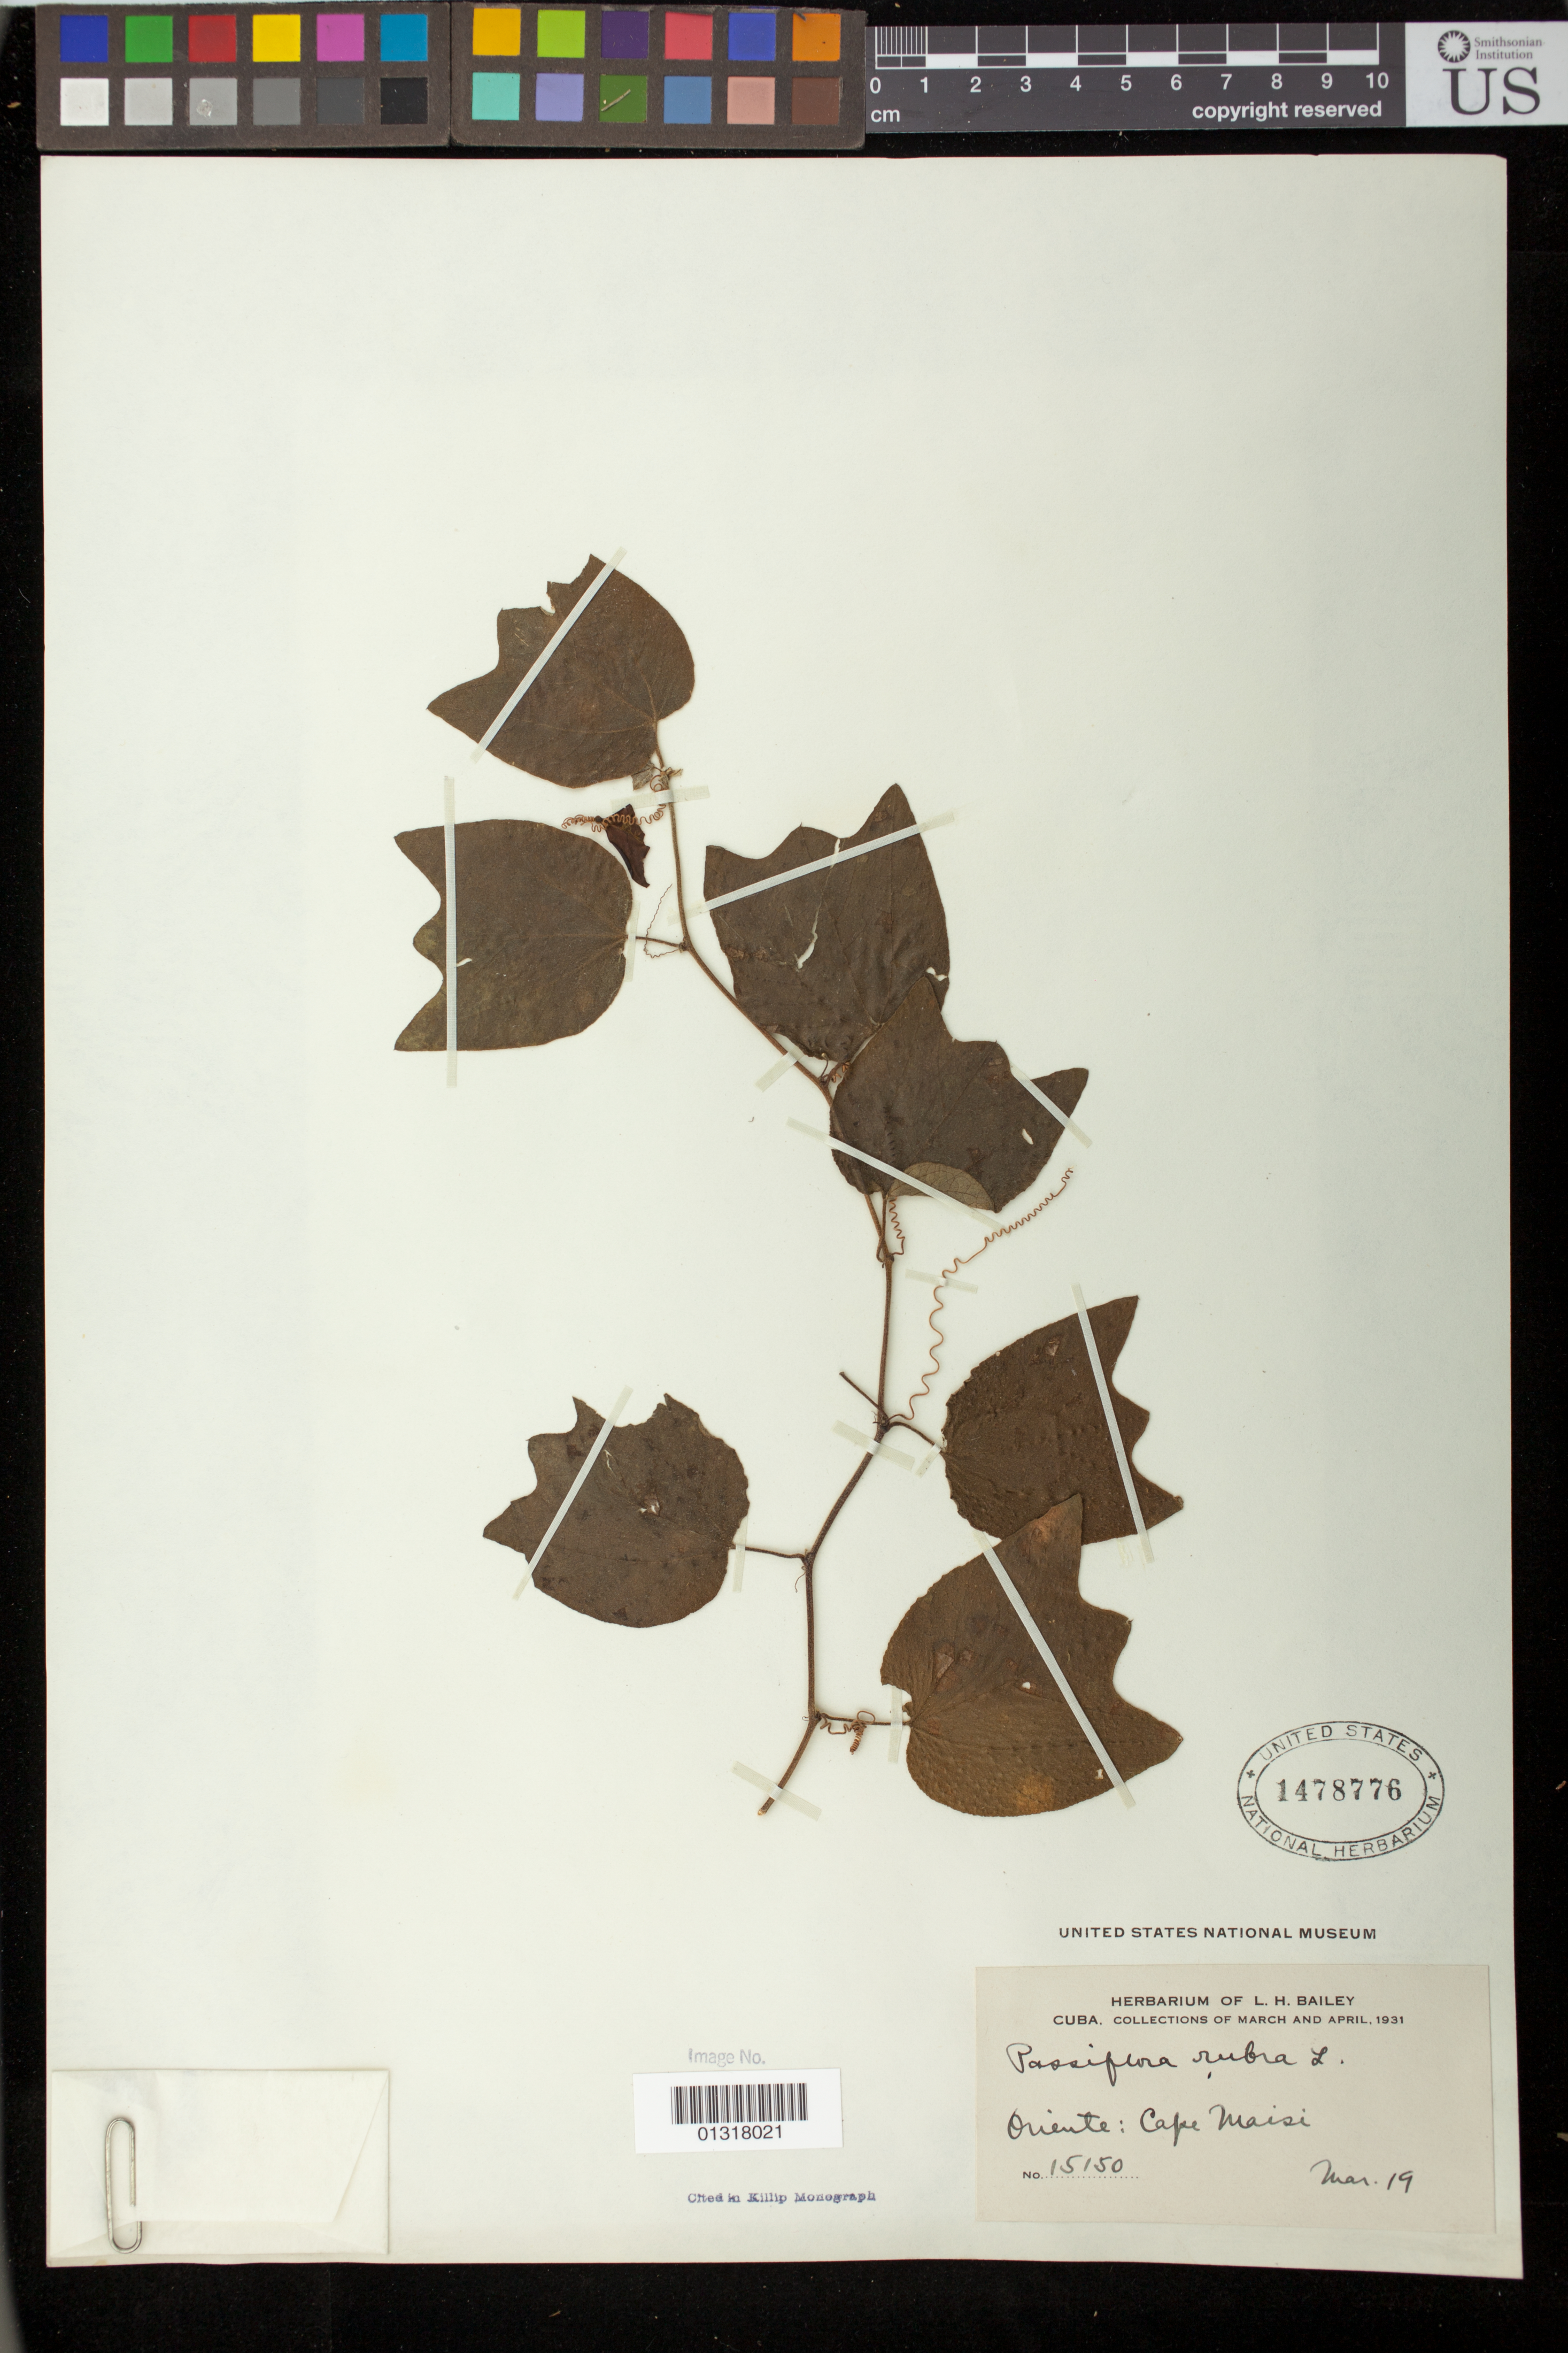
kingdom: Plantae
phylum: Tracheophyta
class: Magnoliopsida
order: Malpighiales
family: Passifloraceae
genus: Passiflora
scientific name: Passiflora rubra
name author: L.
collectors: L. H. Bailey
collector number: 15150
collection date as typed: Mar 19 1931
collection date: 1931-03-19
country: Cuba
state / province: Guantánamo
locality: Cape Maisi, Oriente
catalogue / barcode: US 1478776